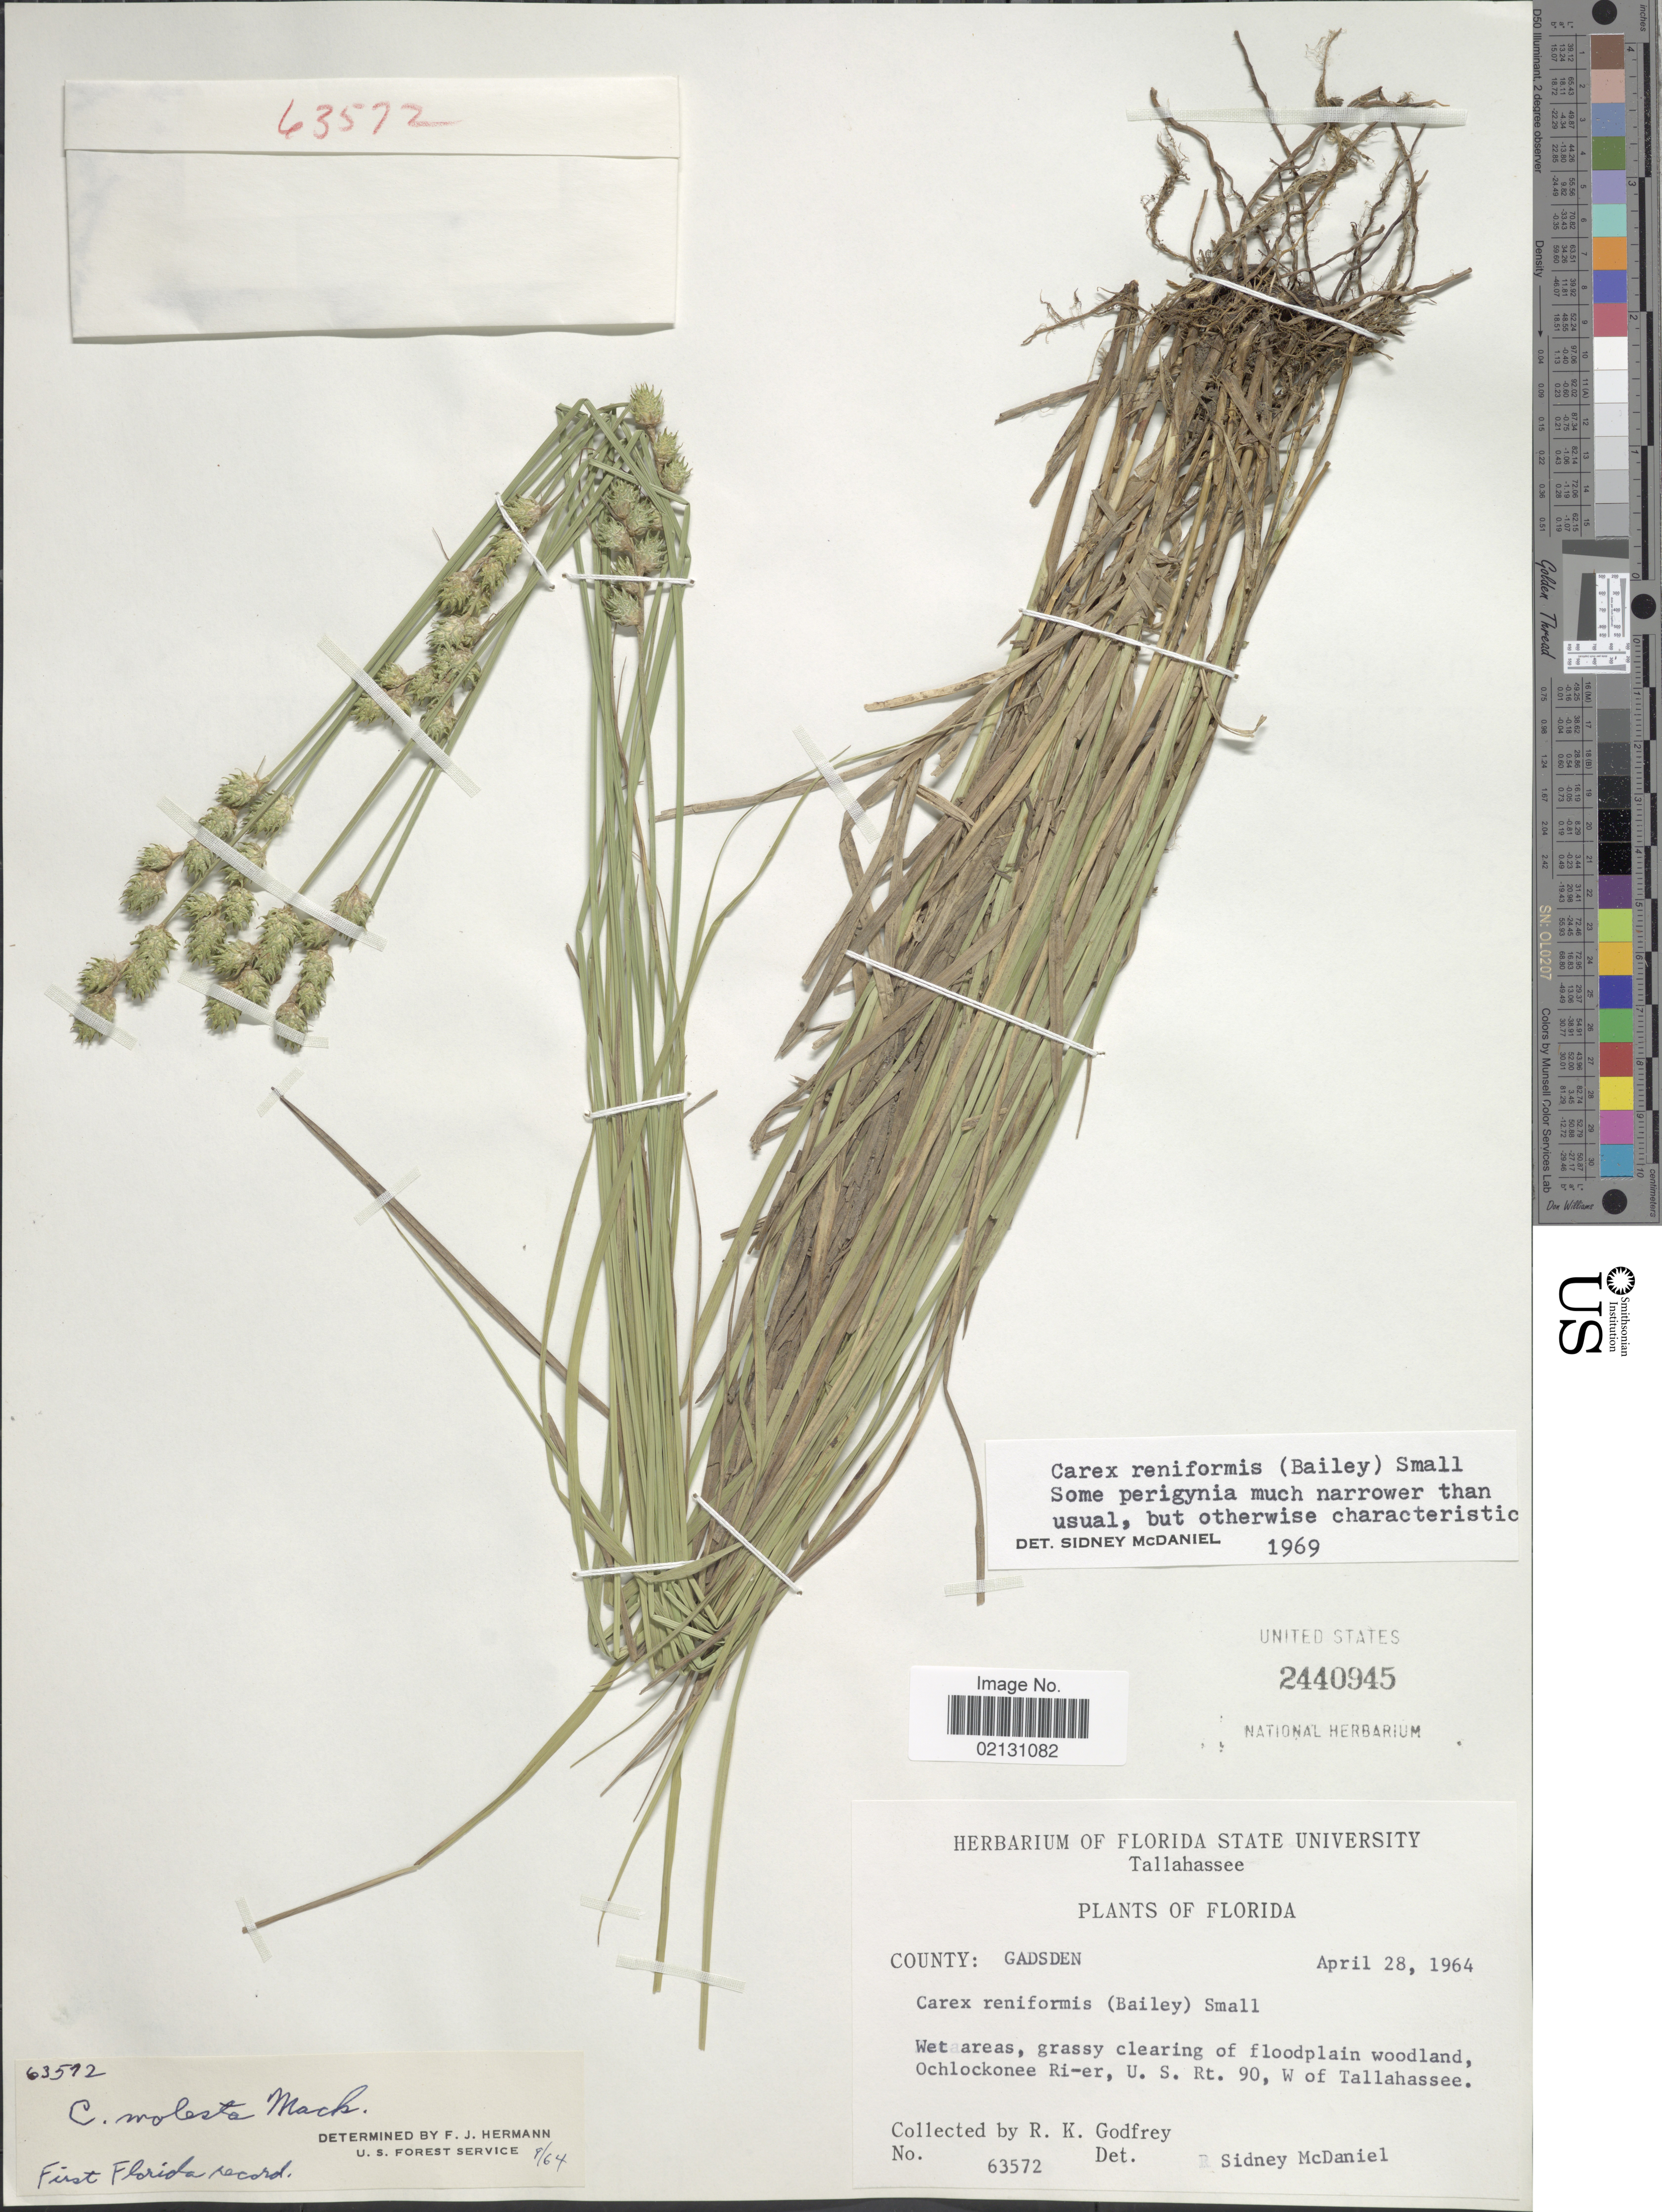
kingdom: Plantae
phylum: Tracheophyta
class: Liliopsida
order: Poales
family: Cyperaceae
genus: Carex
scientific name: Carex reniformis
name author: (L.H. Bailey) Small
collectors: R. K. Godfrey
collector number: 63572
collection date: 1964-04-28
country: United States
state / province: Florida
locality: County: Gadsden, Wet areas, grassy clearing of floodplain woodland, Ochlockonee River, U.S. Rt 90, W of Tallahassee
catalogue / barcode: US 2440945